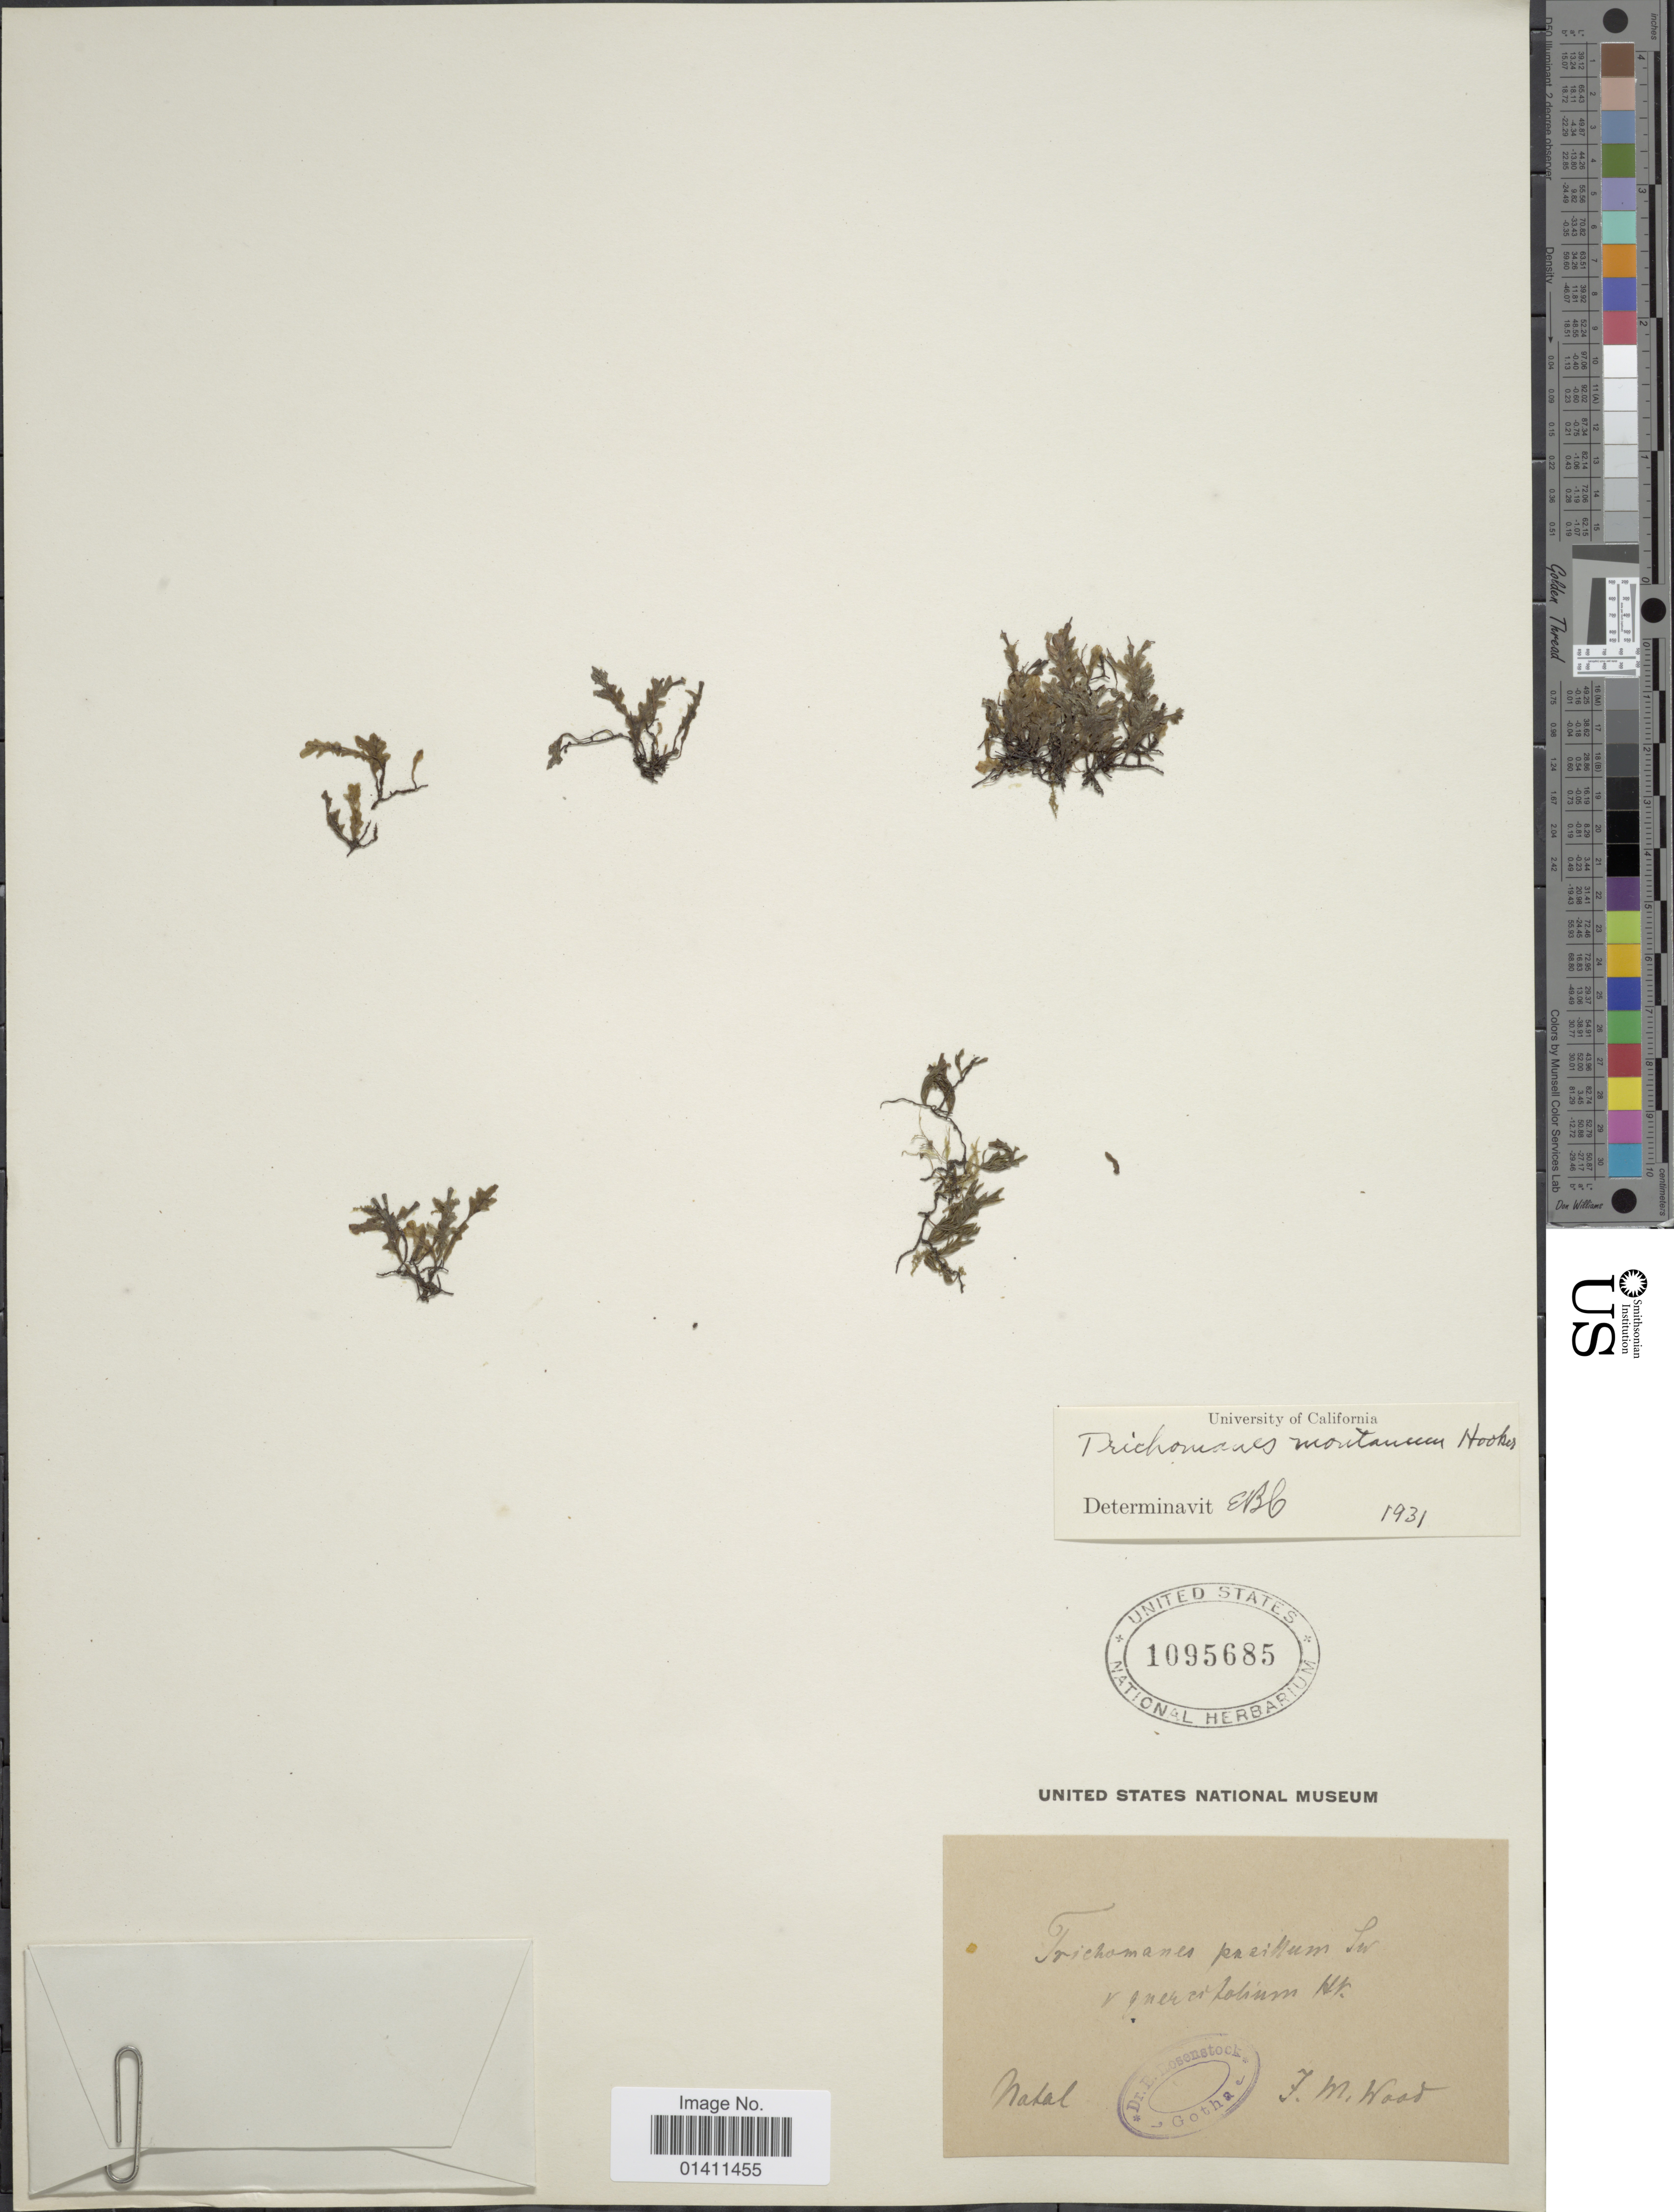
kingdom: Plantae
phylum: Tracheophyta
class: Polypodiopsida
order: Hymenophyllales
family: Hymenophyllaceae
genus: Didymoglossum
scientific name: Didymoglossum robinsonii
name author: (Hook. ex Beitel) Copel.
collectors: J. M. Wood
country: South Africa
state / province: KwaZulu-Natal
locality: Natal.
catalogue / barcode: US 1095685